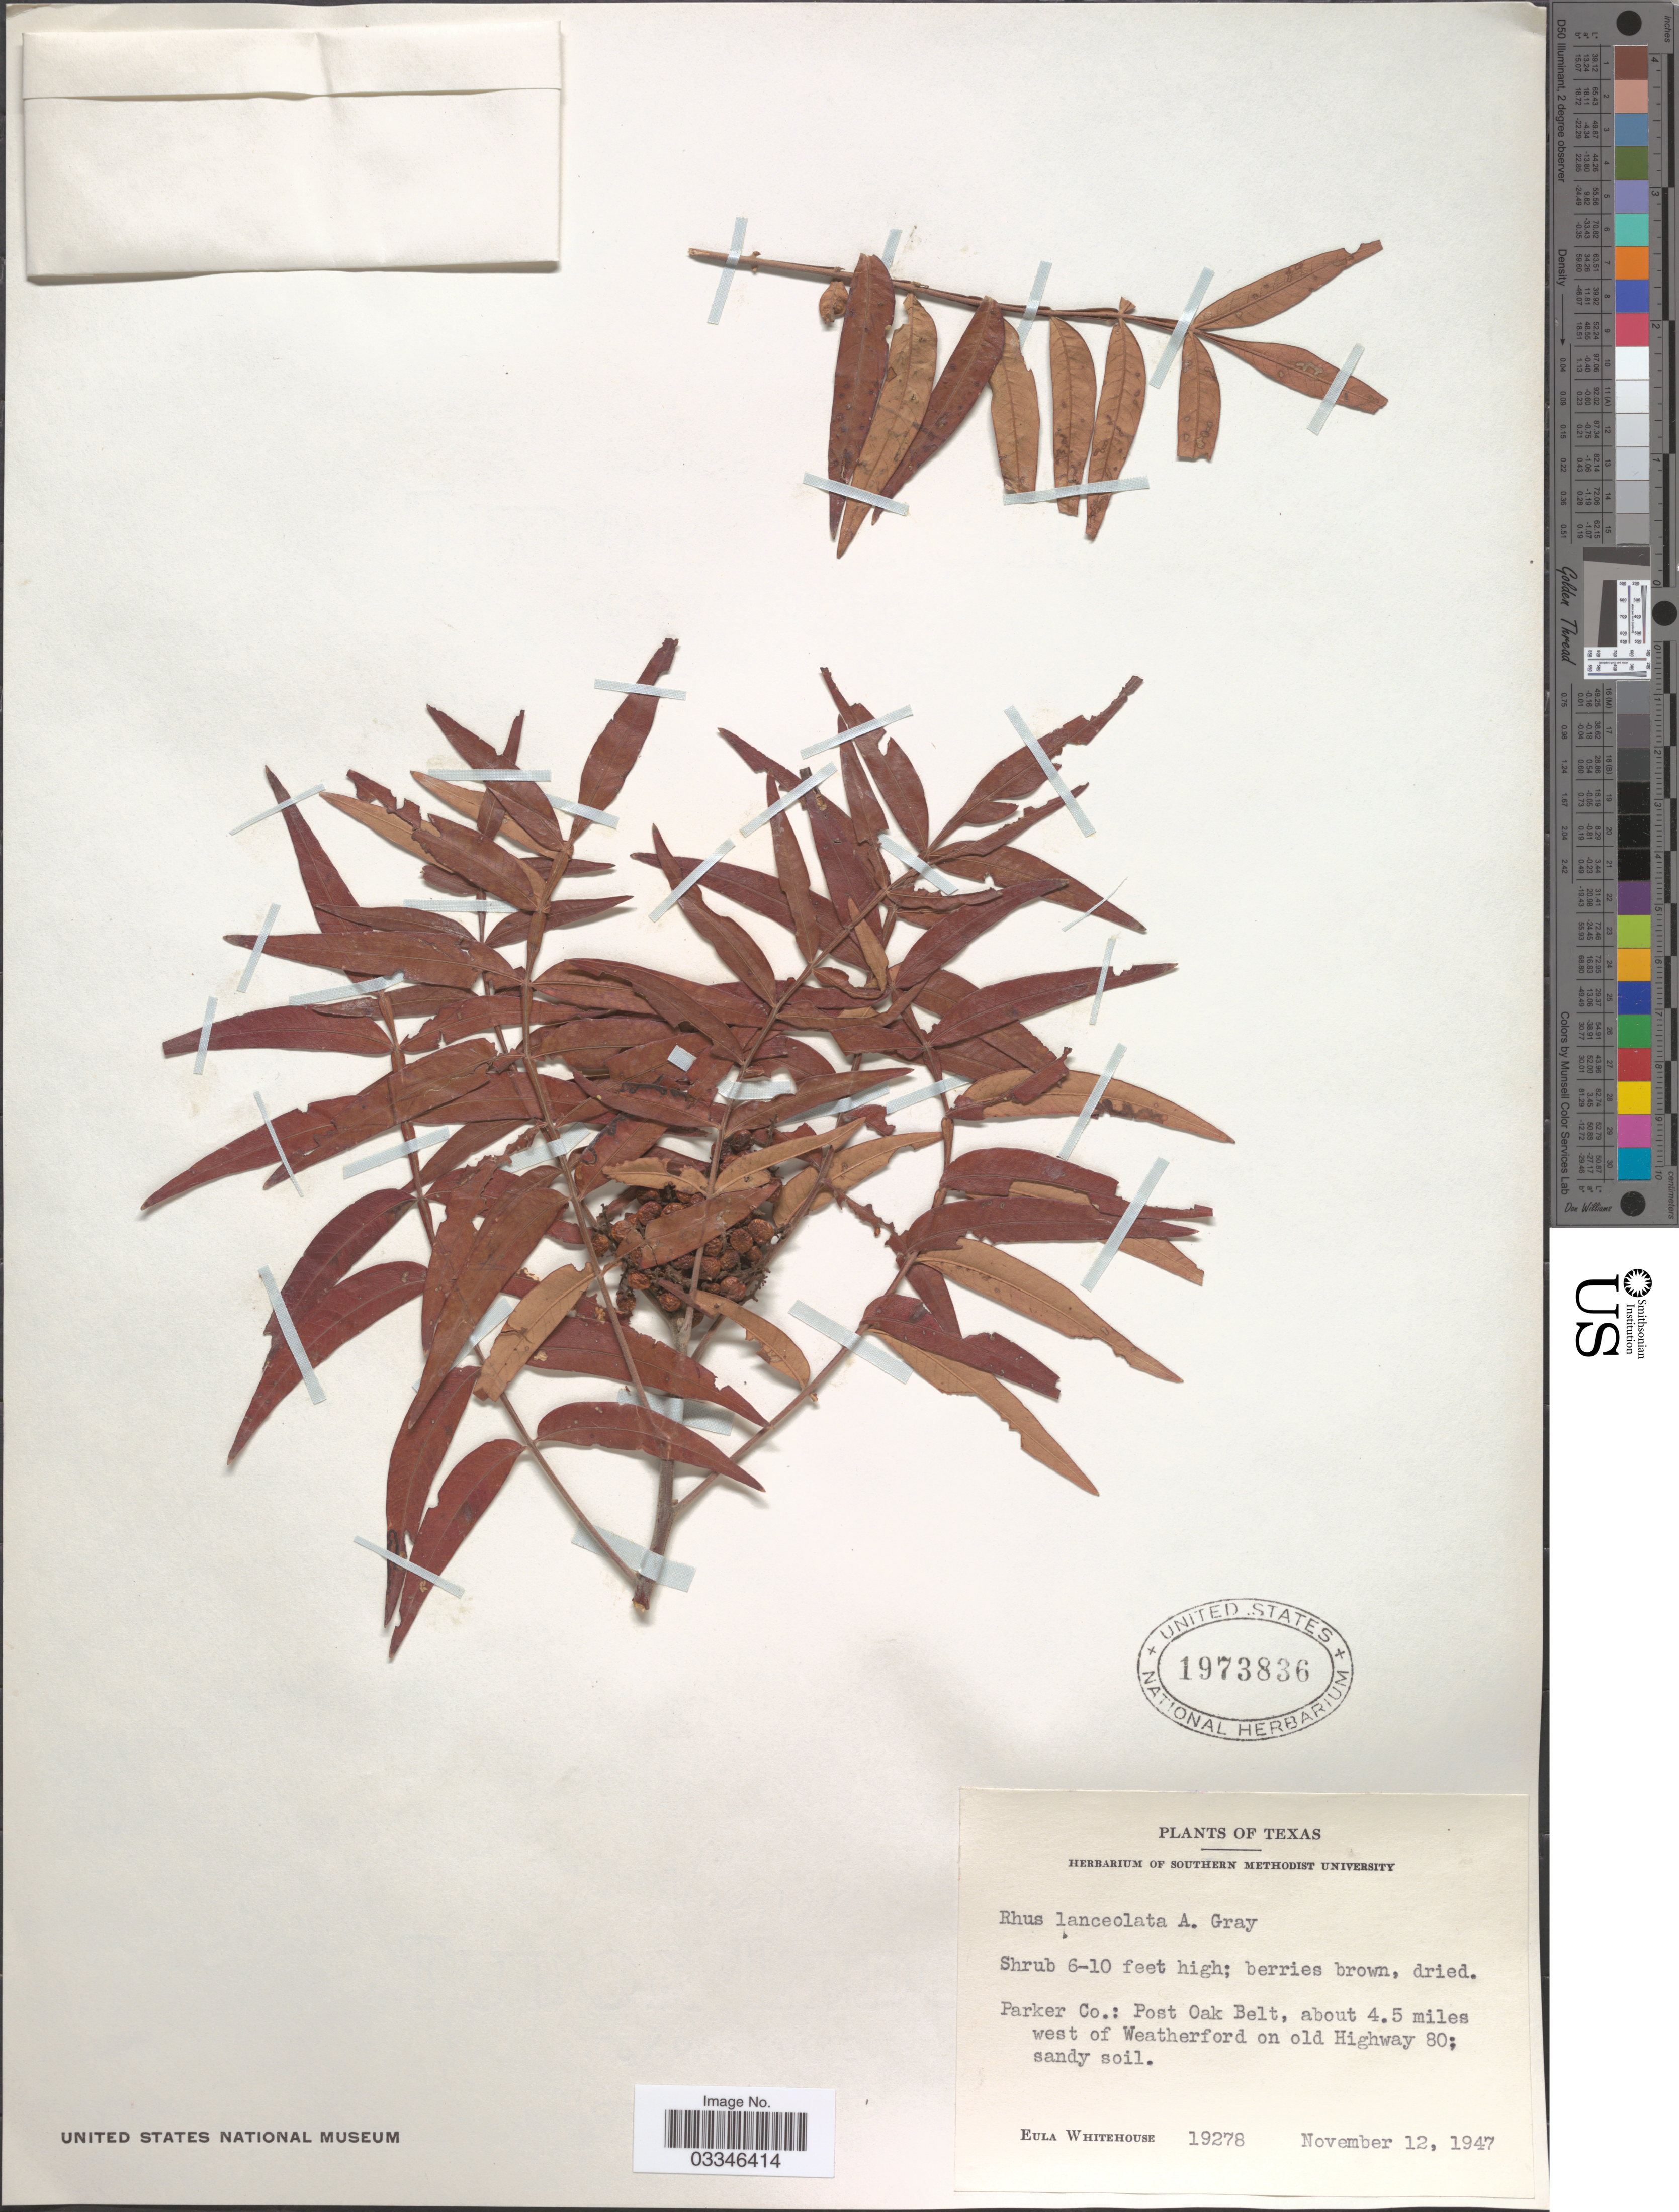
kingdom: Plantae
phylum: Tracheophyta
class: Magnoliopsida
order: Sapindales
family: Anacardiaceae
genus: Rhus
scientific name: Rhus lanceolata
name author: (A. Gray) Britton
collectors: E. Whitehouse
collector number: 19278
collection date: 1947-11-12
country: United States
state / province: Texas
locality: Parker Co.: Post Oak Belt, about 4.5 miles west of Weatherford on old Highway 80.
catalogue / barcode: US 1973836